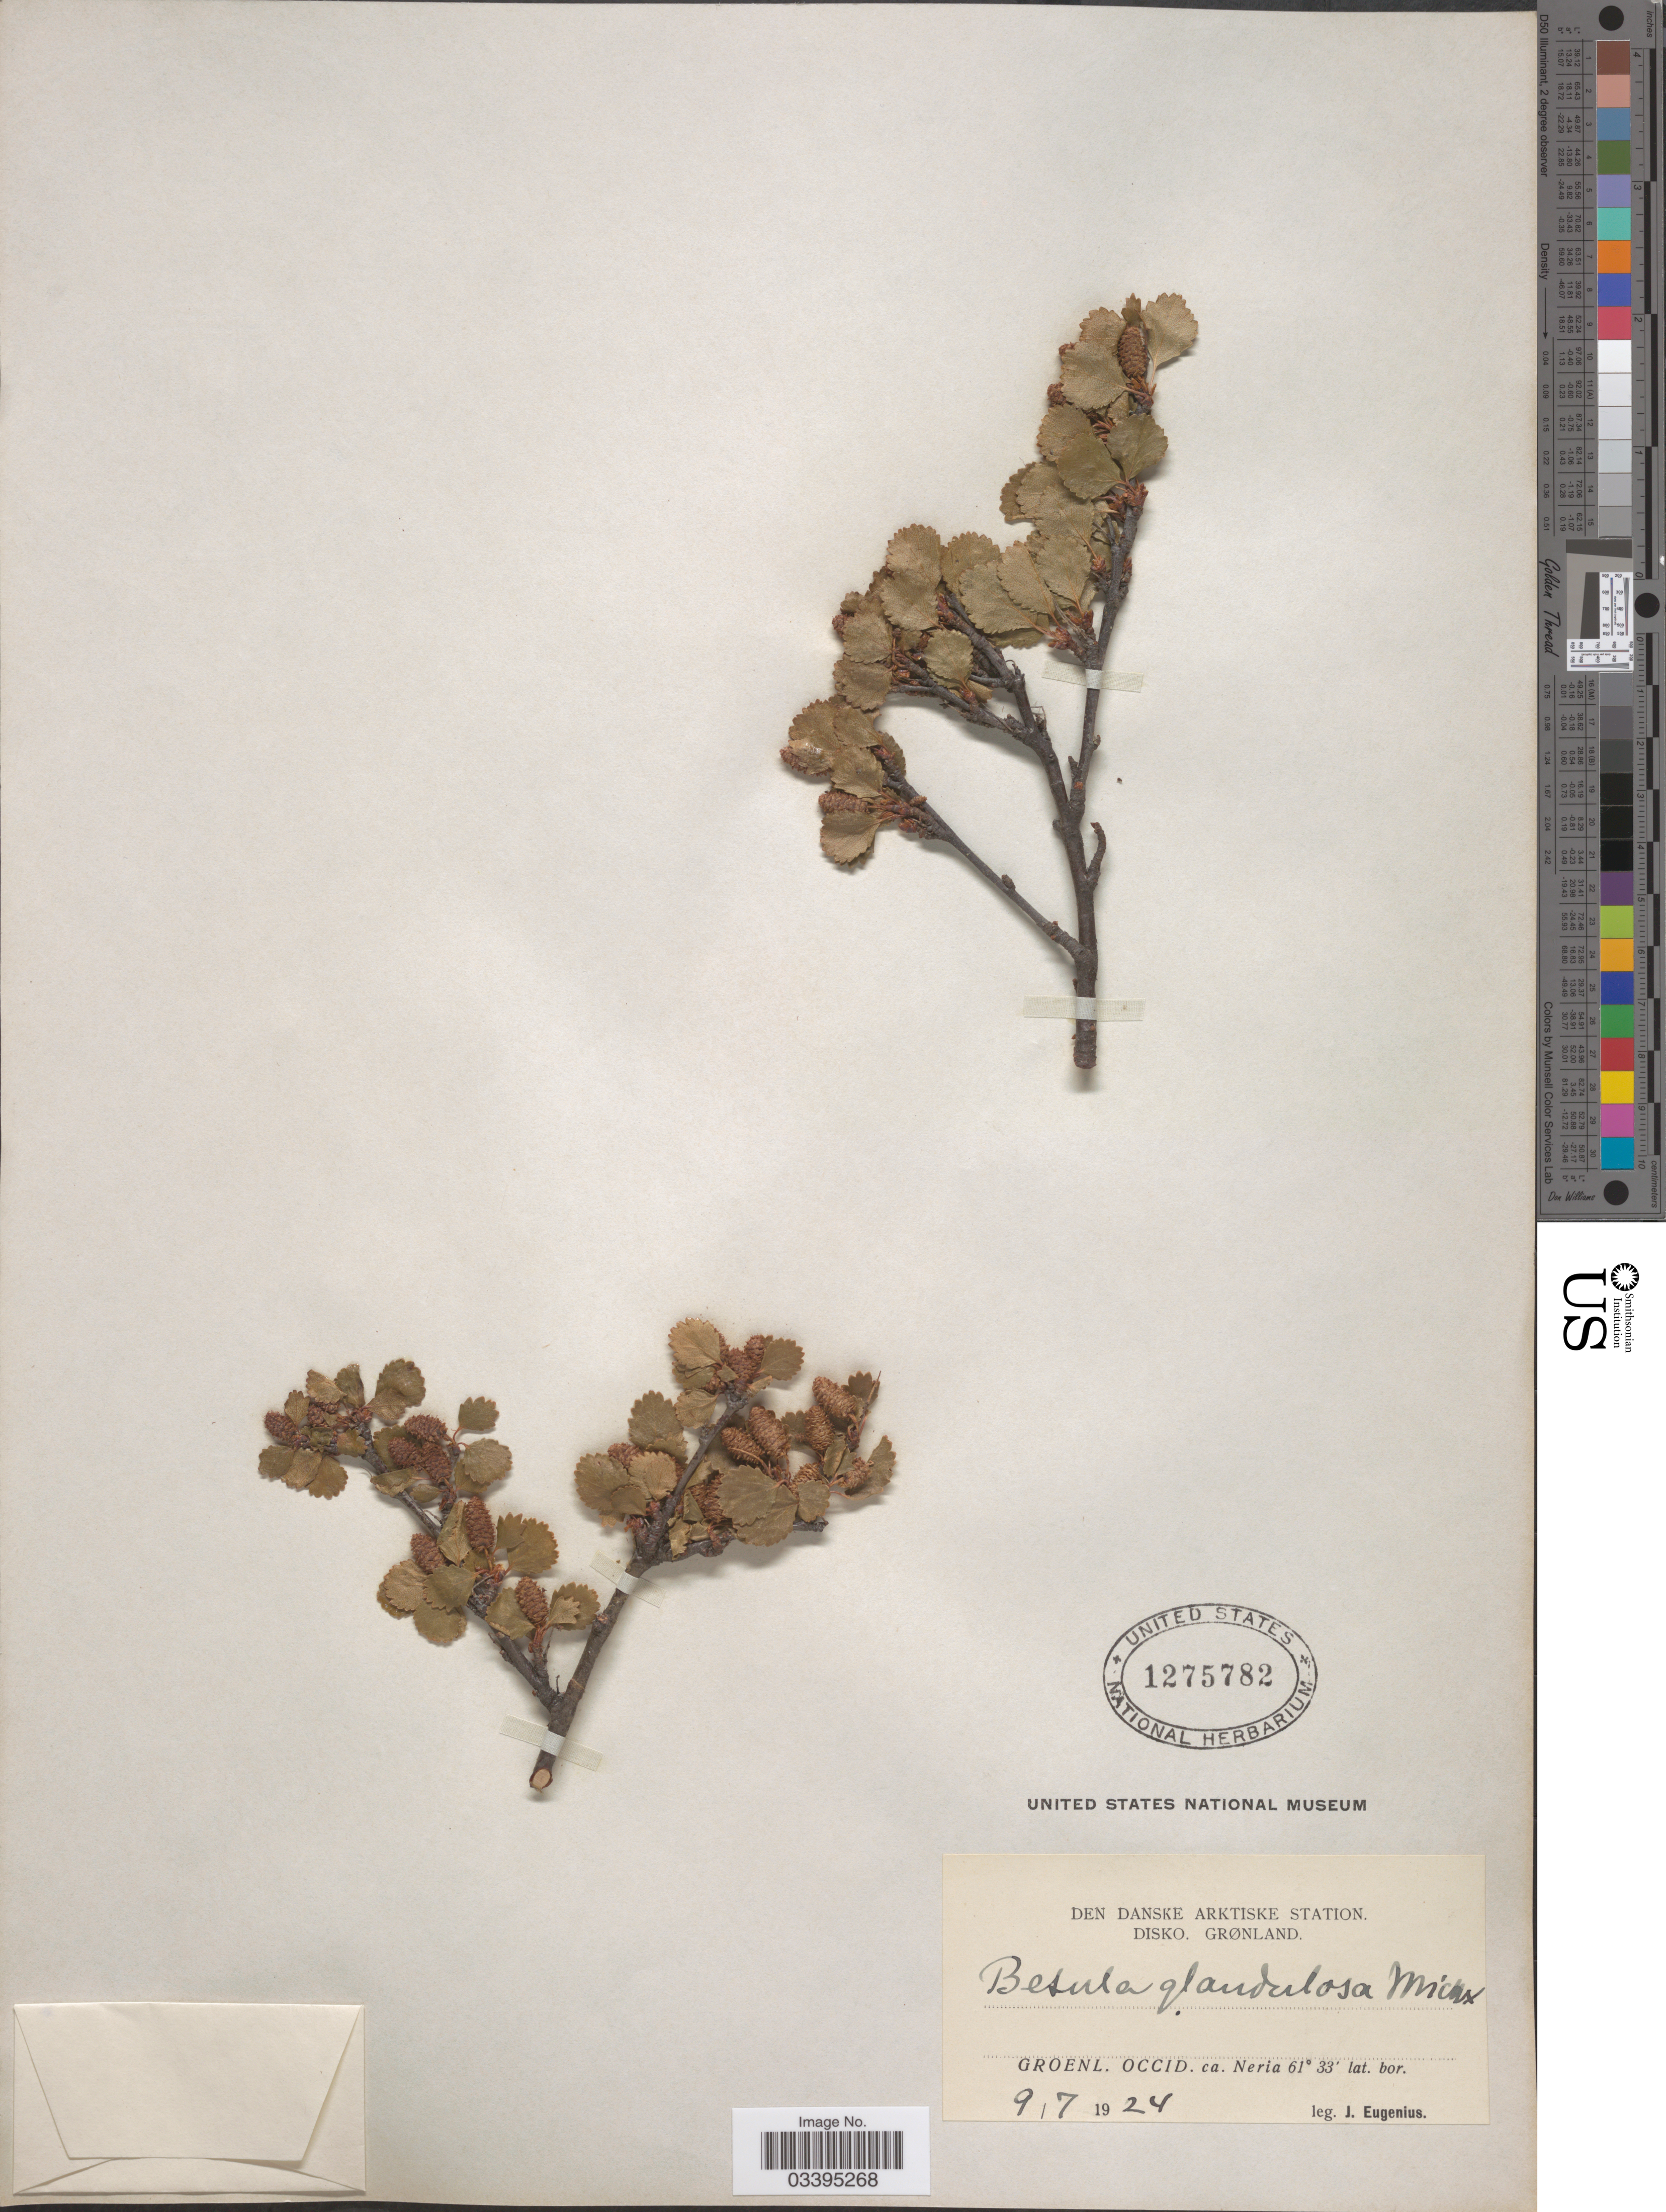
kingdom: Plantae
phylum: Tracheophyta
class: Magnoliopsida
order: Fagales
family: Betulaceae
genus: Betula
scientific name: Betula glandulosa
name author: Michx.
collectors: J. Eugenius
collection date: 1924-07-09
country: Greenland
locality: Den Danske Arkriske Station. Disko. Groenl. Occid. ca. Neria.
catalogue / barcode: US 1275782